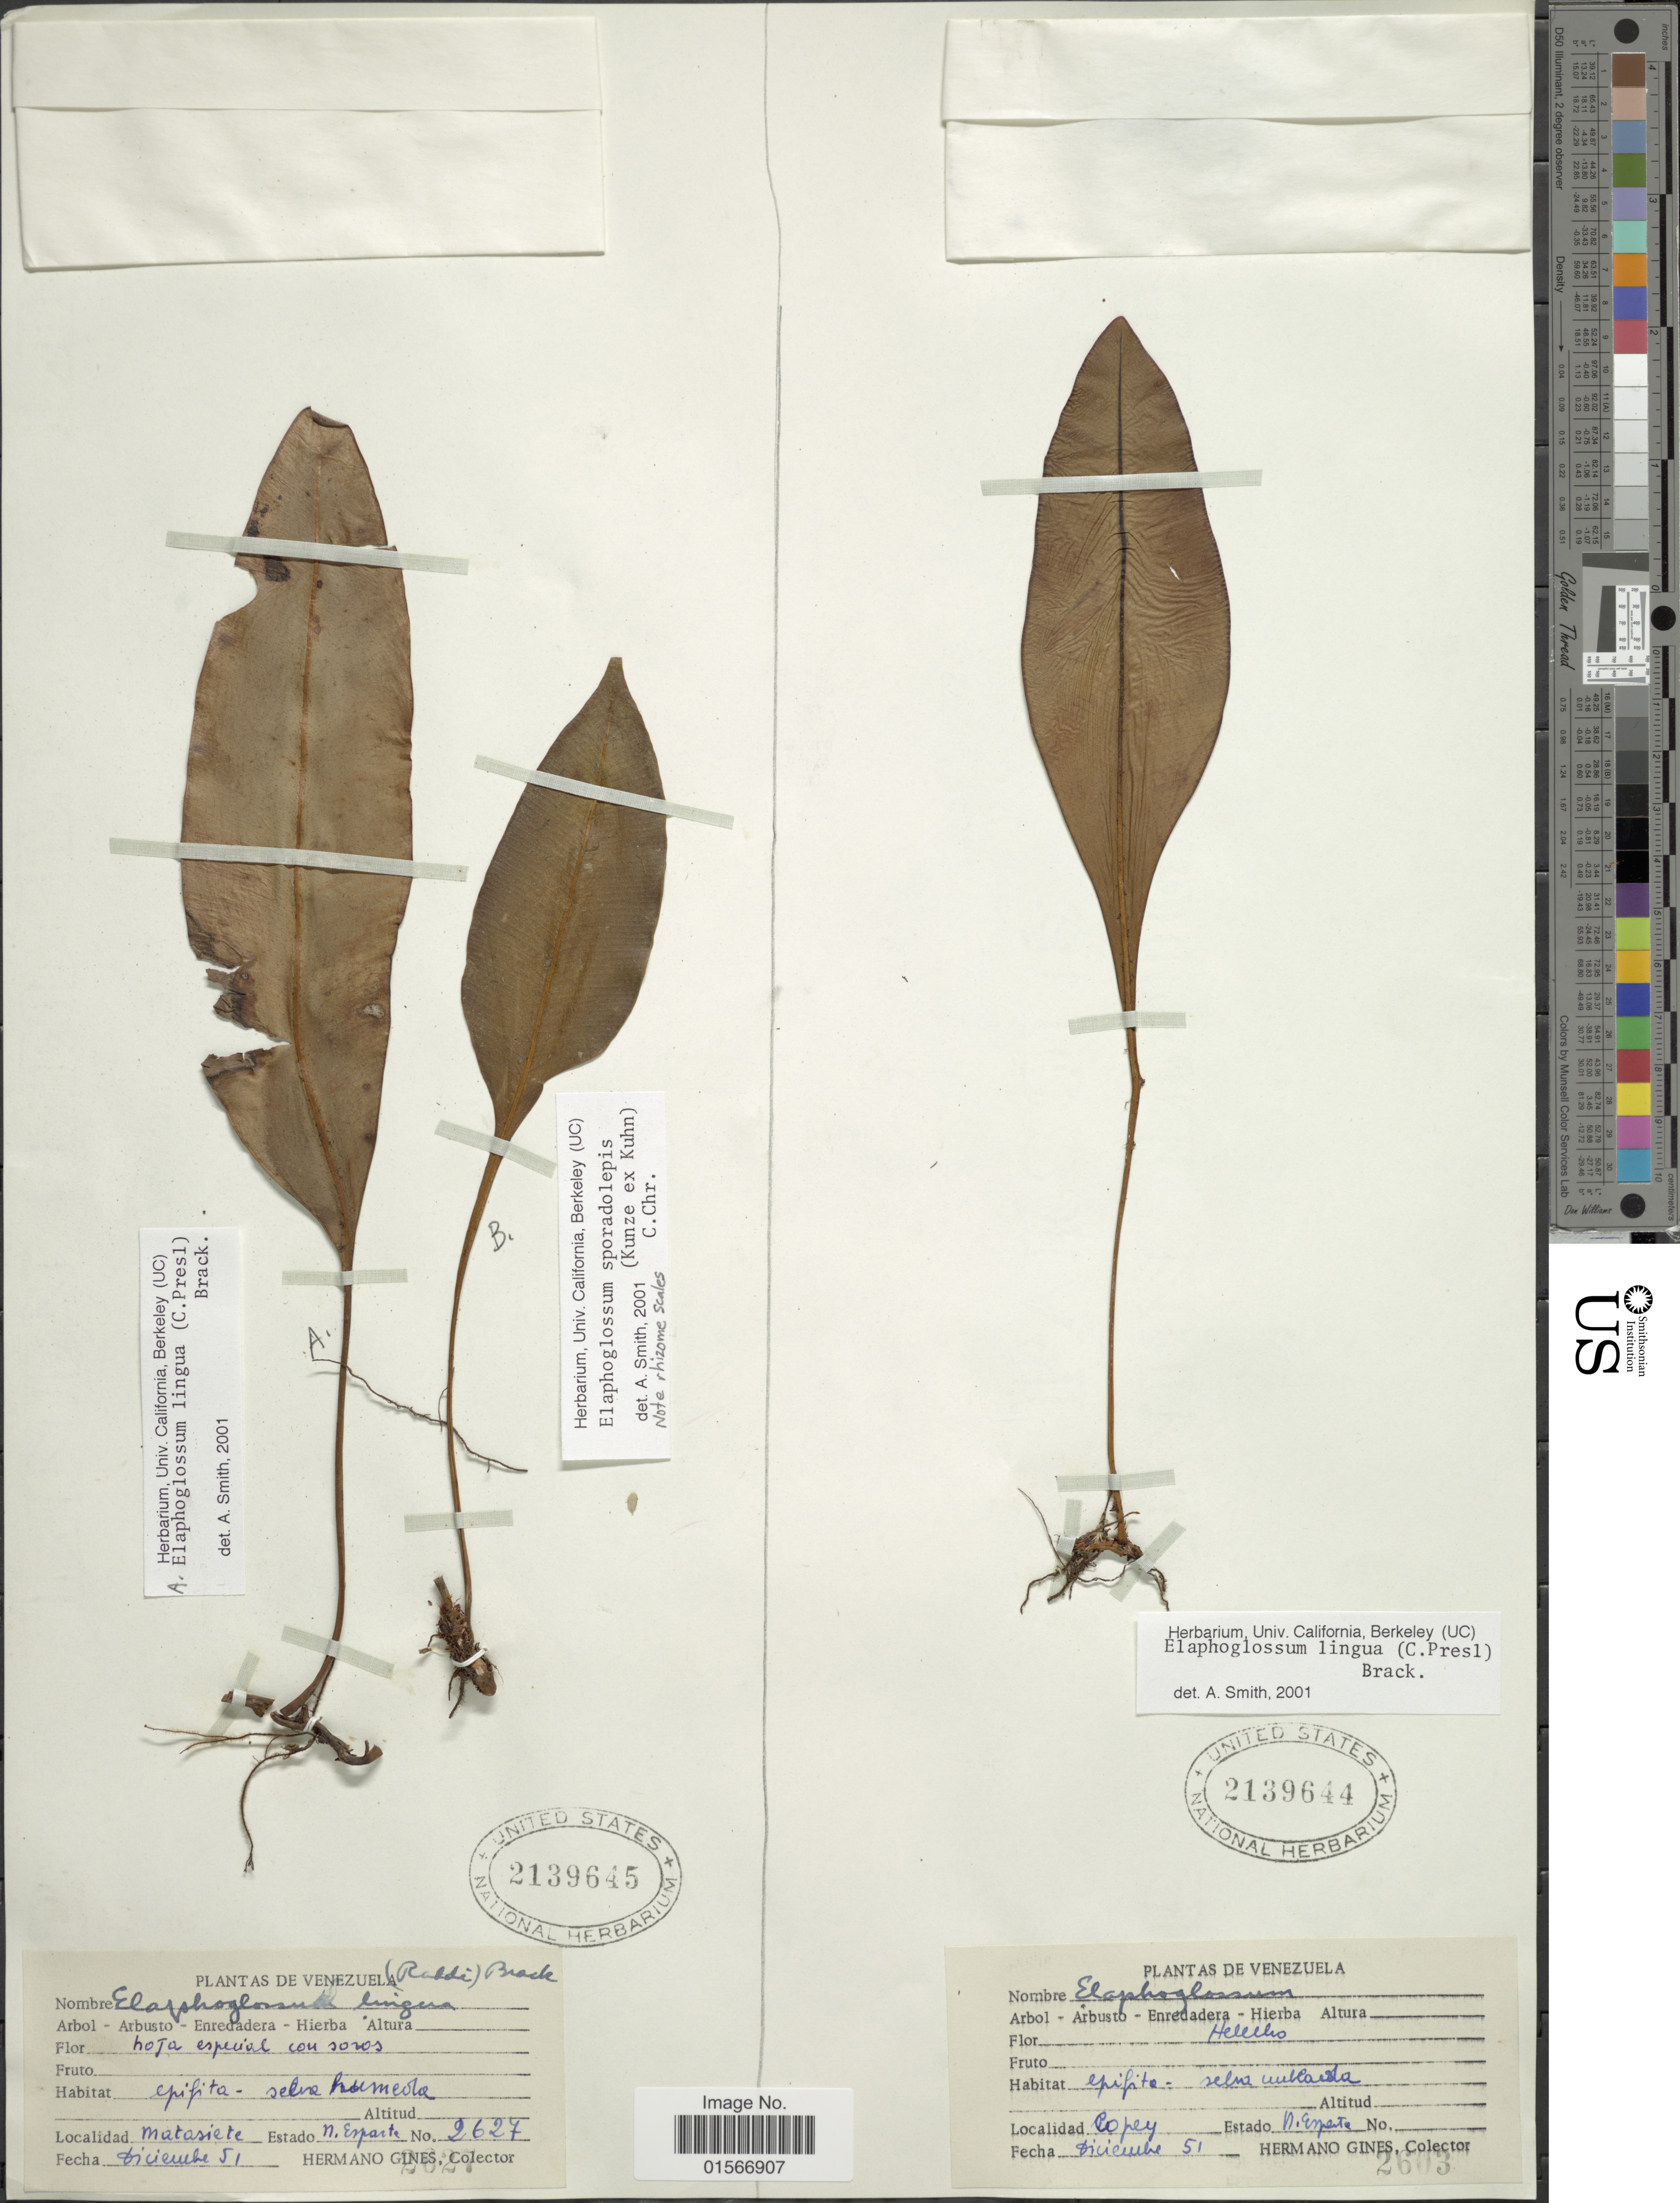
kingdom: Plantae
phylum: Tracheophyta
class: Polypodiopsida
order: Polypodiales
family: Dryopteridaceae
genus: Elaphoglossum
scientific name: Elaphoglossum lingua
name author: (C. Presl) Brack.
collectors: Bro. Gines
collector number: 2627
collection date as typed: Transcribed d/m/y: /12/51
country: Venezuela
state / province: Nueva Esparta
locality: Matasiete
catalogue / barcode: US 2139645